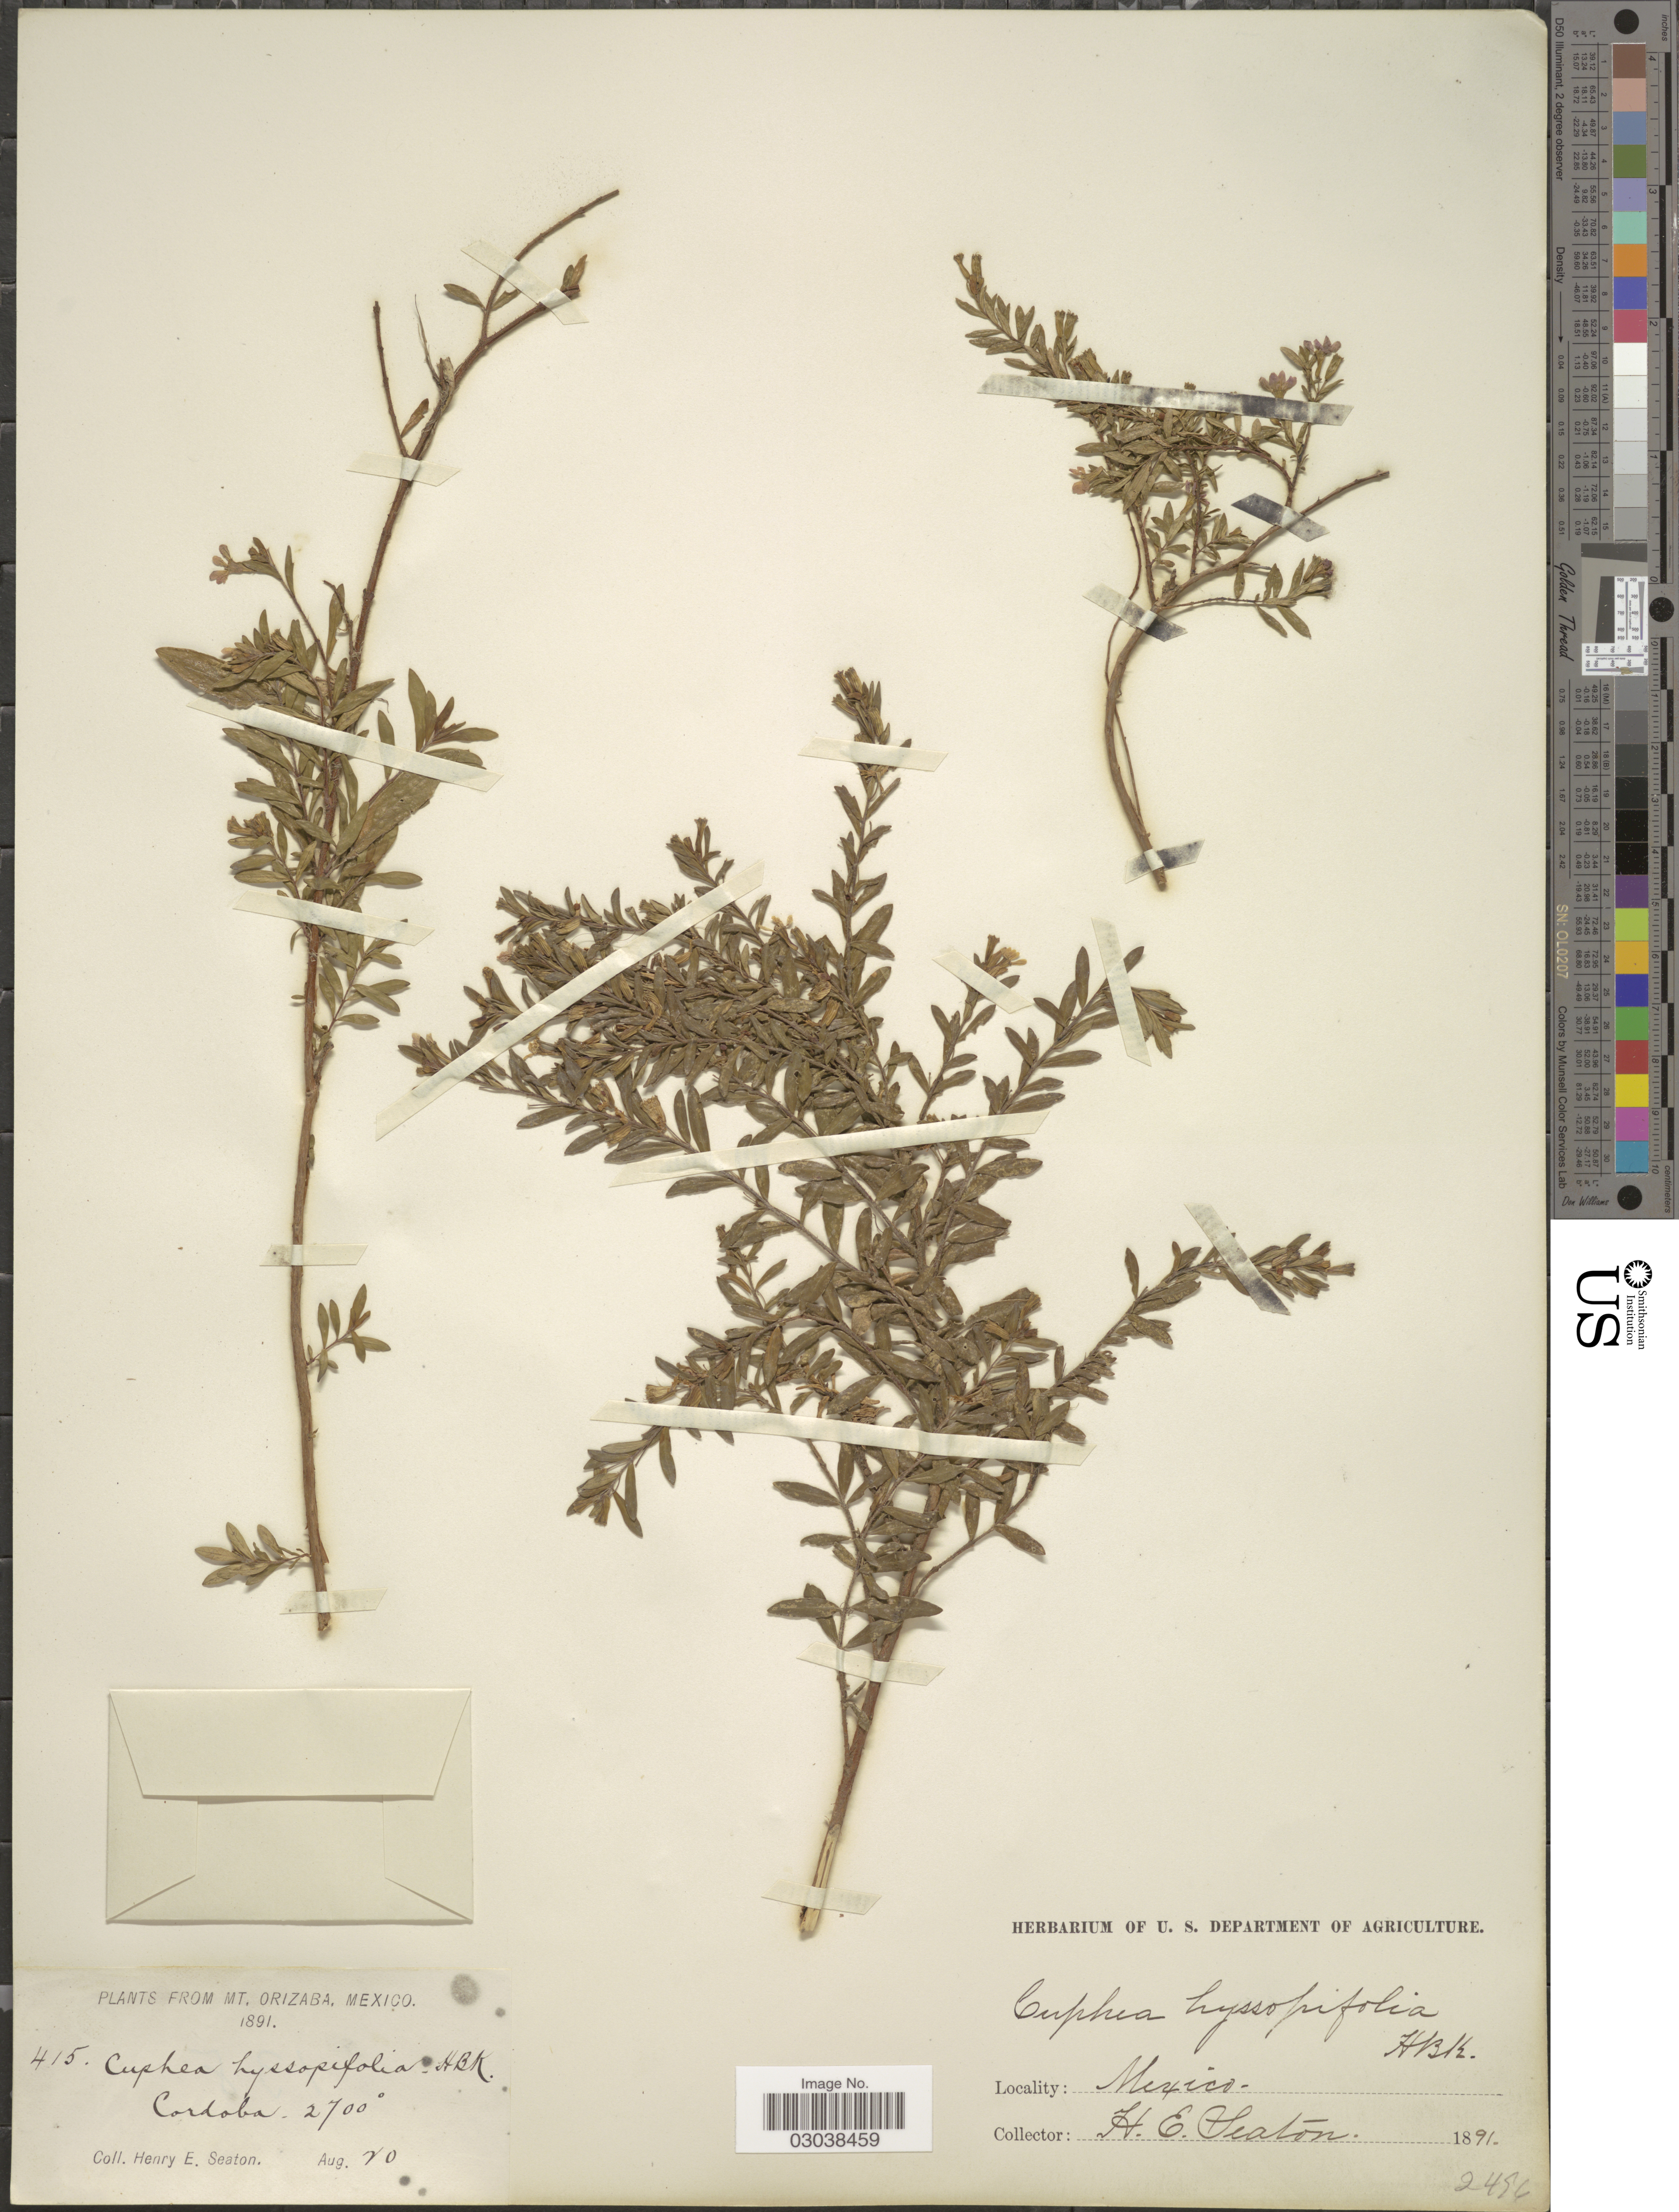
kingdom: Plantae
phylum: Tracheophyta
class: Magnoliopsida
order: Myrtales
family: Lythraceae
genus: Cuphea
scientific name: Cuphea hyssopifolia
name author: Kunth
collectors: H. E. Seaton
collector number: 415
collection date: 1891-08-20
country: Mexico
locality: Mt. Orizaba. Cordoba.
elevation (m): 823